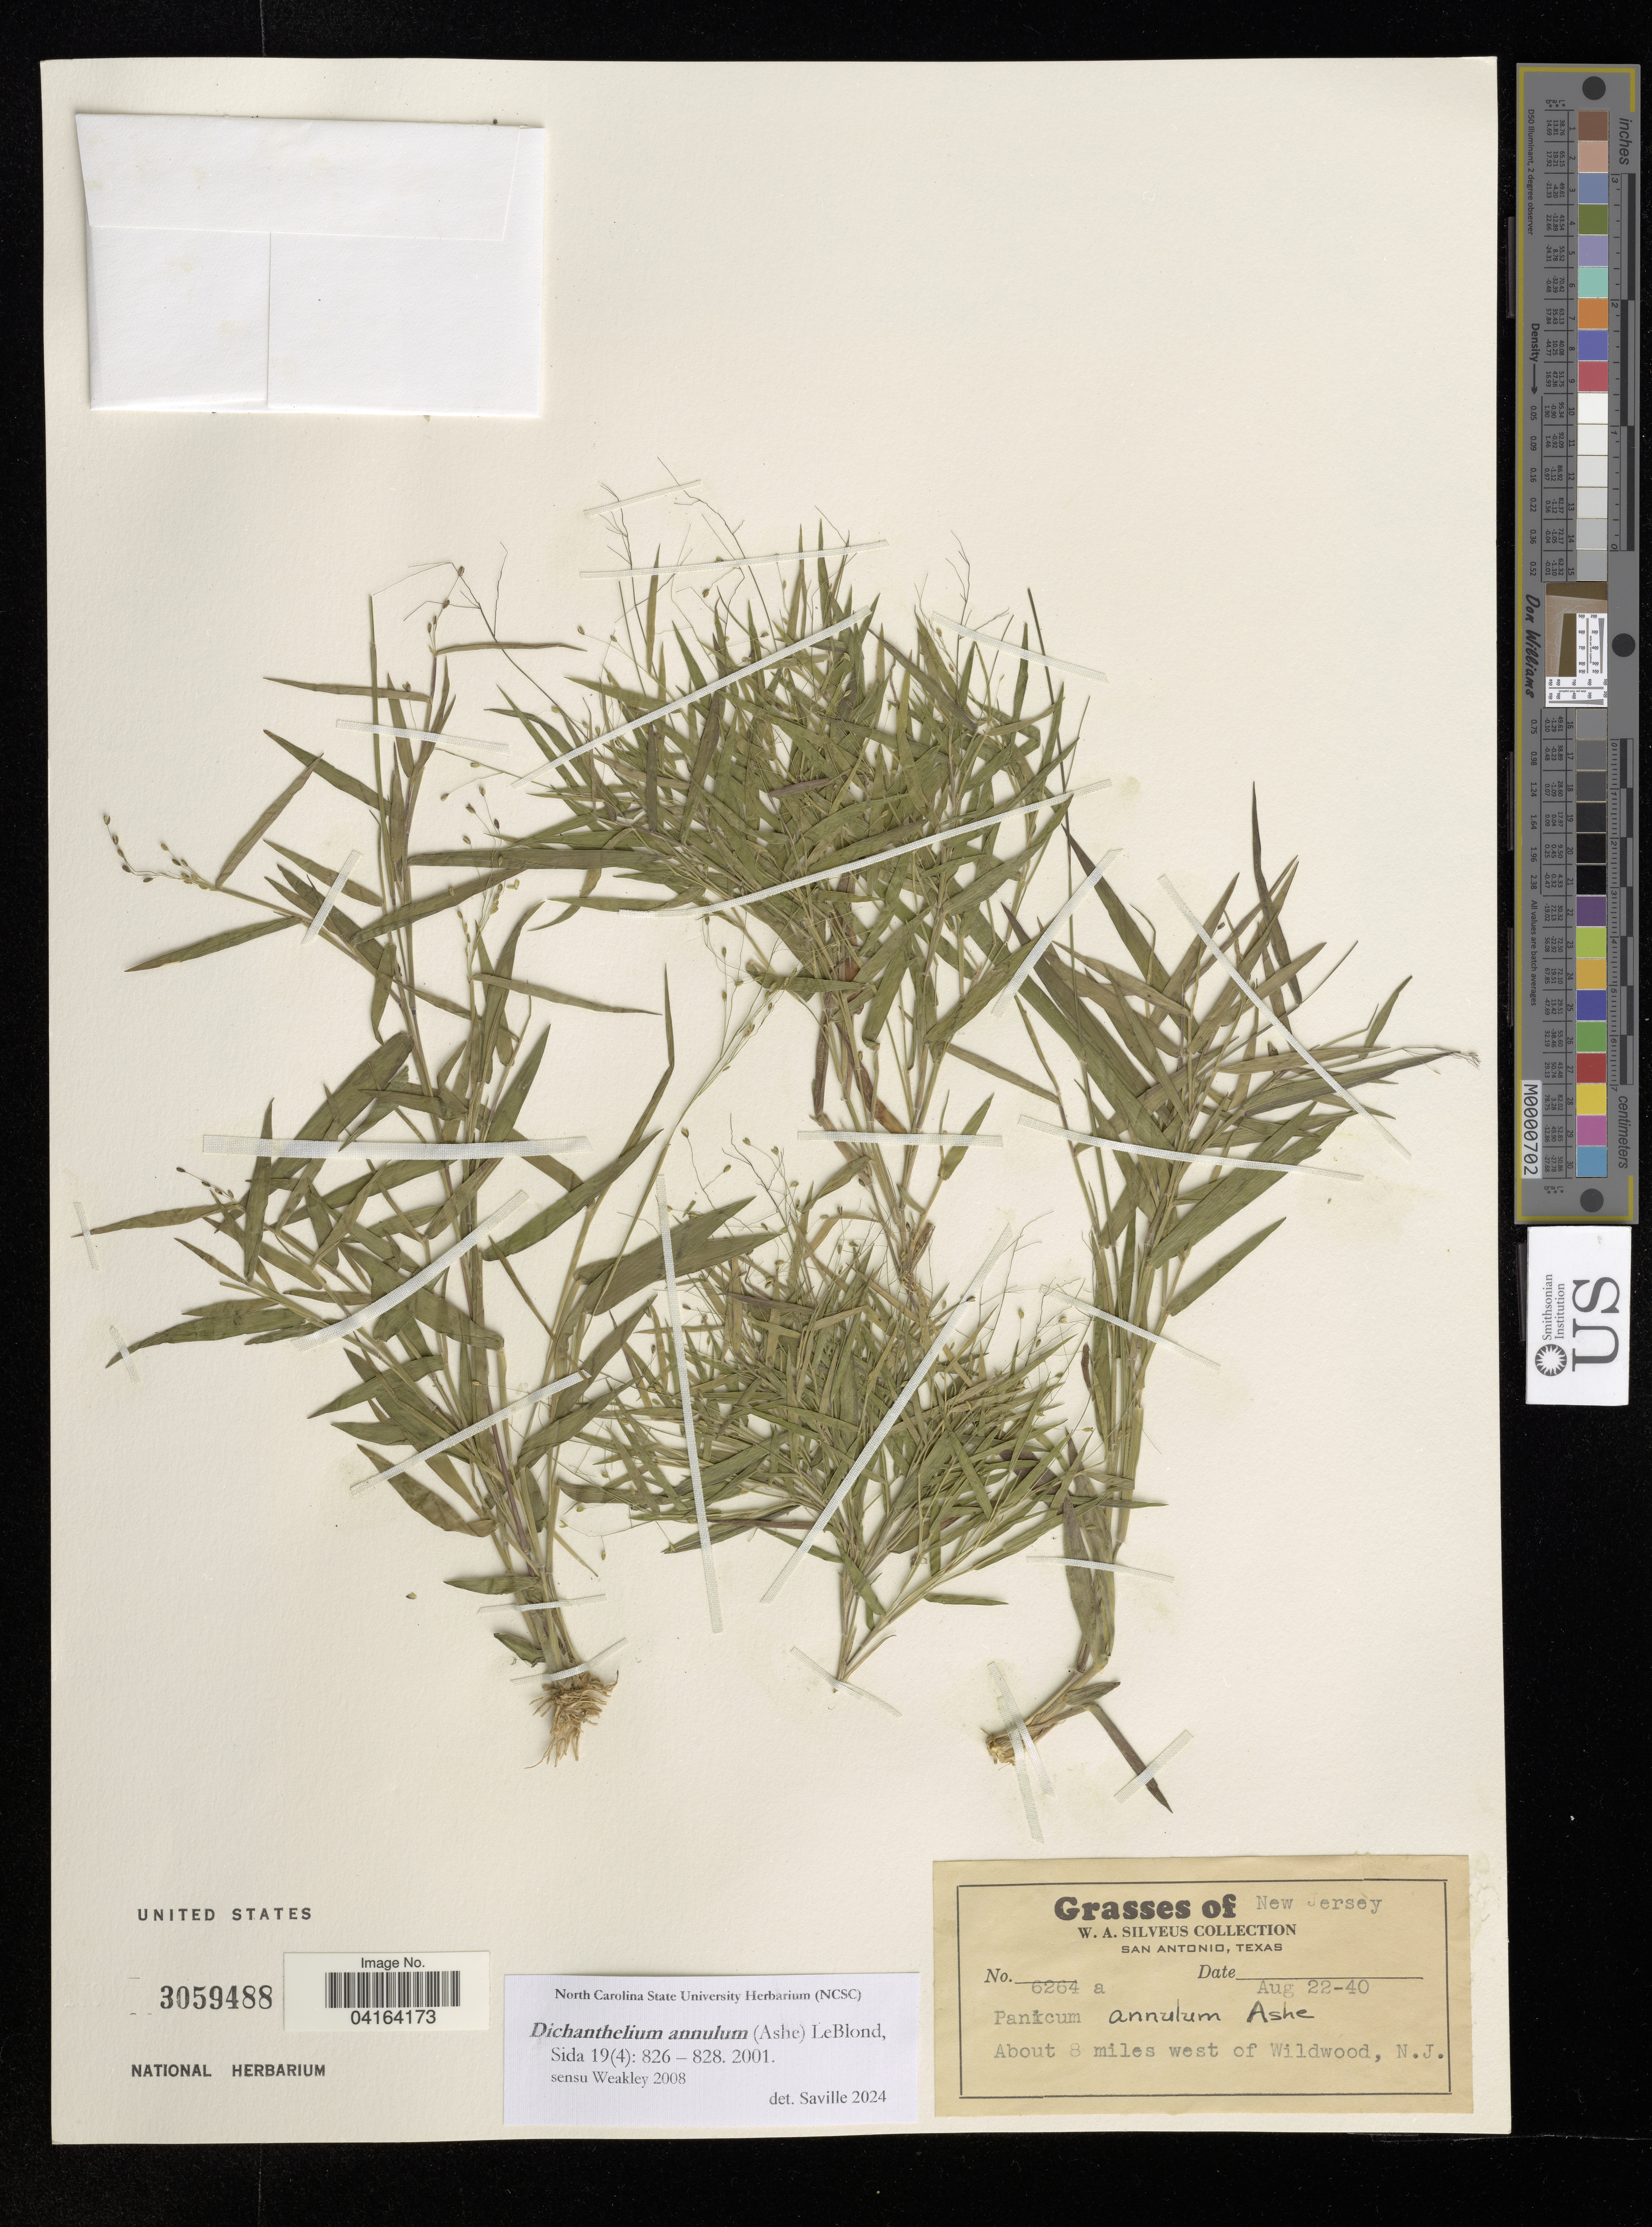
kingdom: Plantae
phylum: Tracheophyta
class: Liliopsida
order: Poales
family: Poaceae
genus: Dichanthelium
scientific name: Dichanthelium annulum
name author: (Ashe) LeBlond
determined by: Saville, A. C., (NCSC), North Carolina State University (UNITED STATES)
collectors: W. Silveus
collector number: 6264 a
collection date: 1940-08-22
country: United States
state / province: New Jersey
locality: About 8 miles west of Wildwood, N.J.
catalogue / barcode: US 3059488